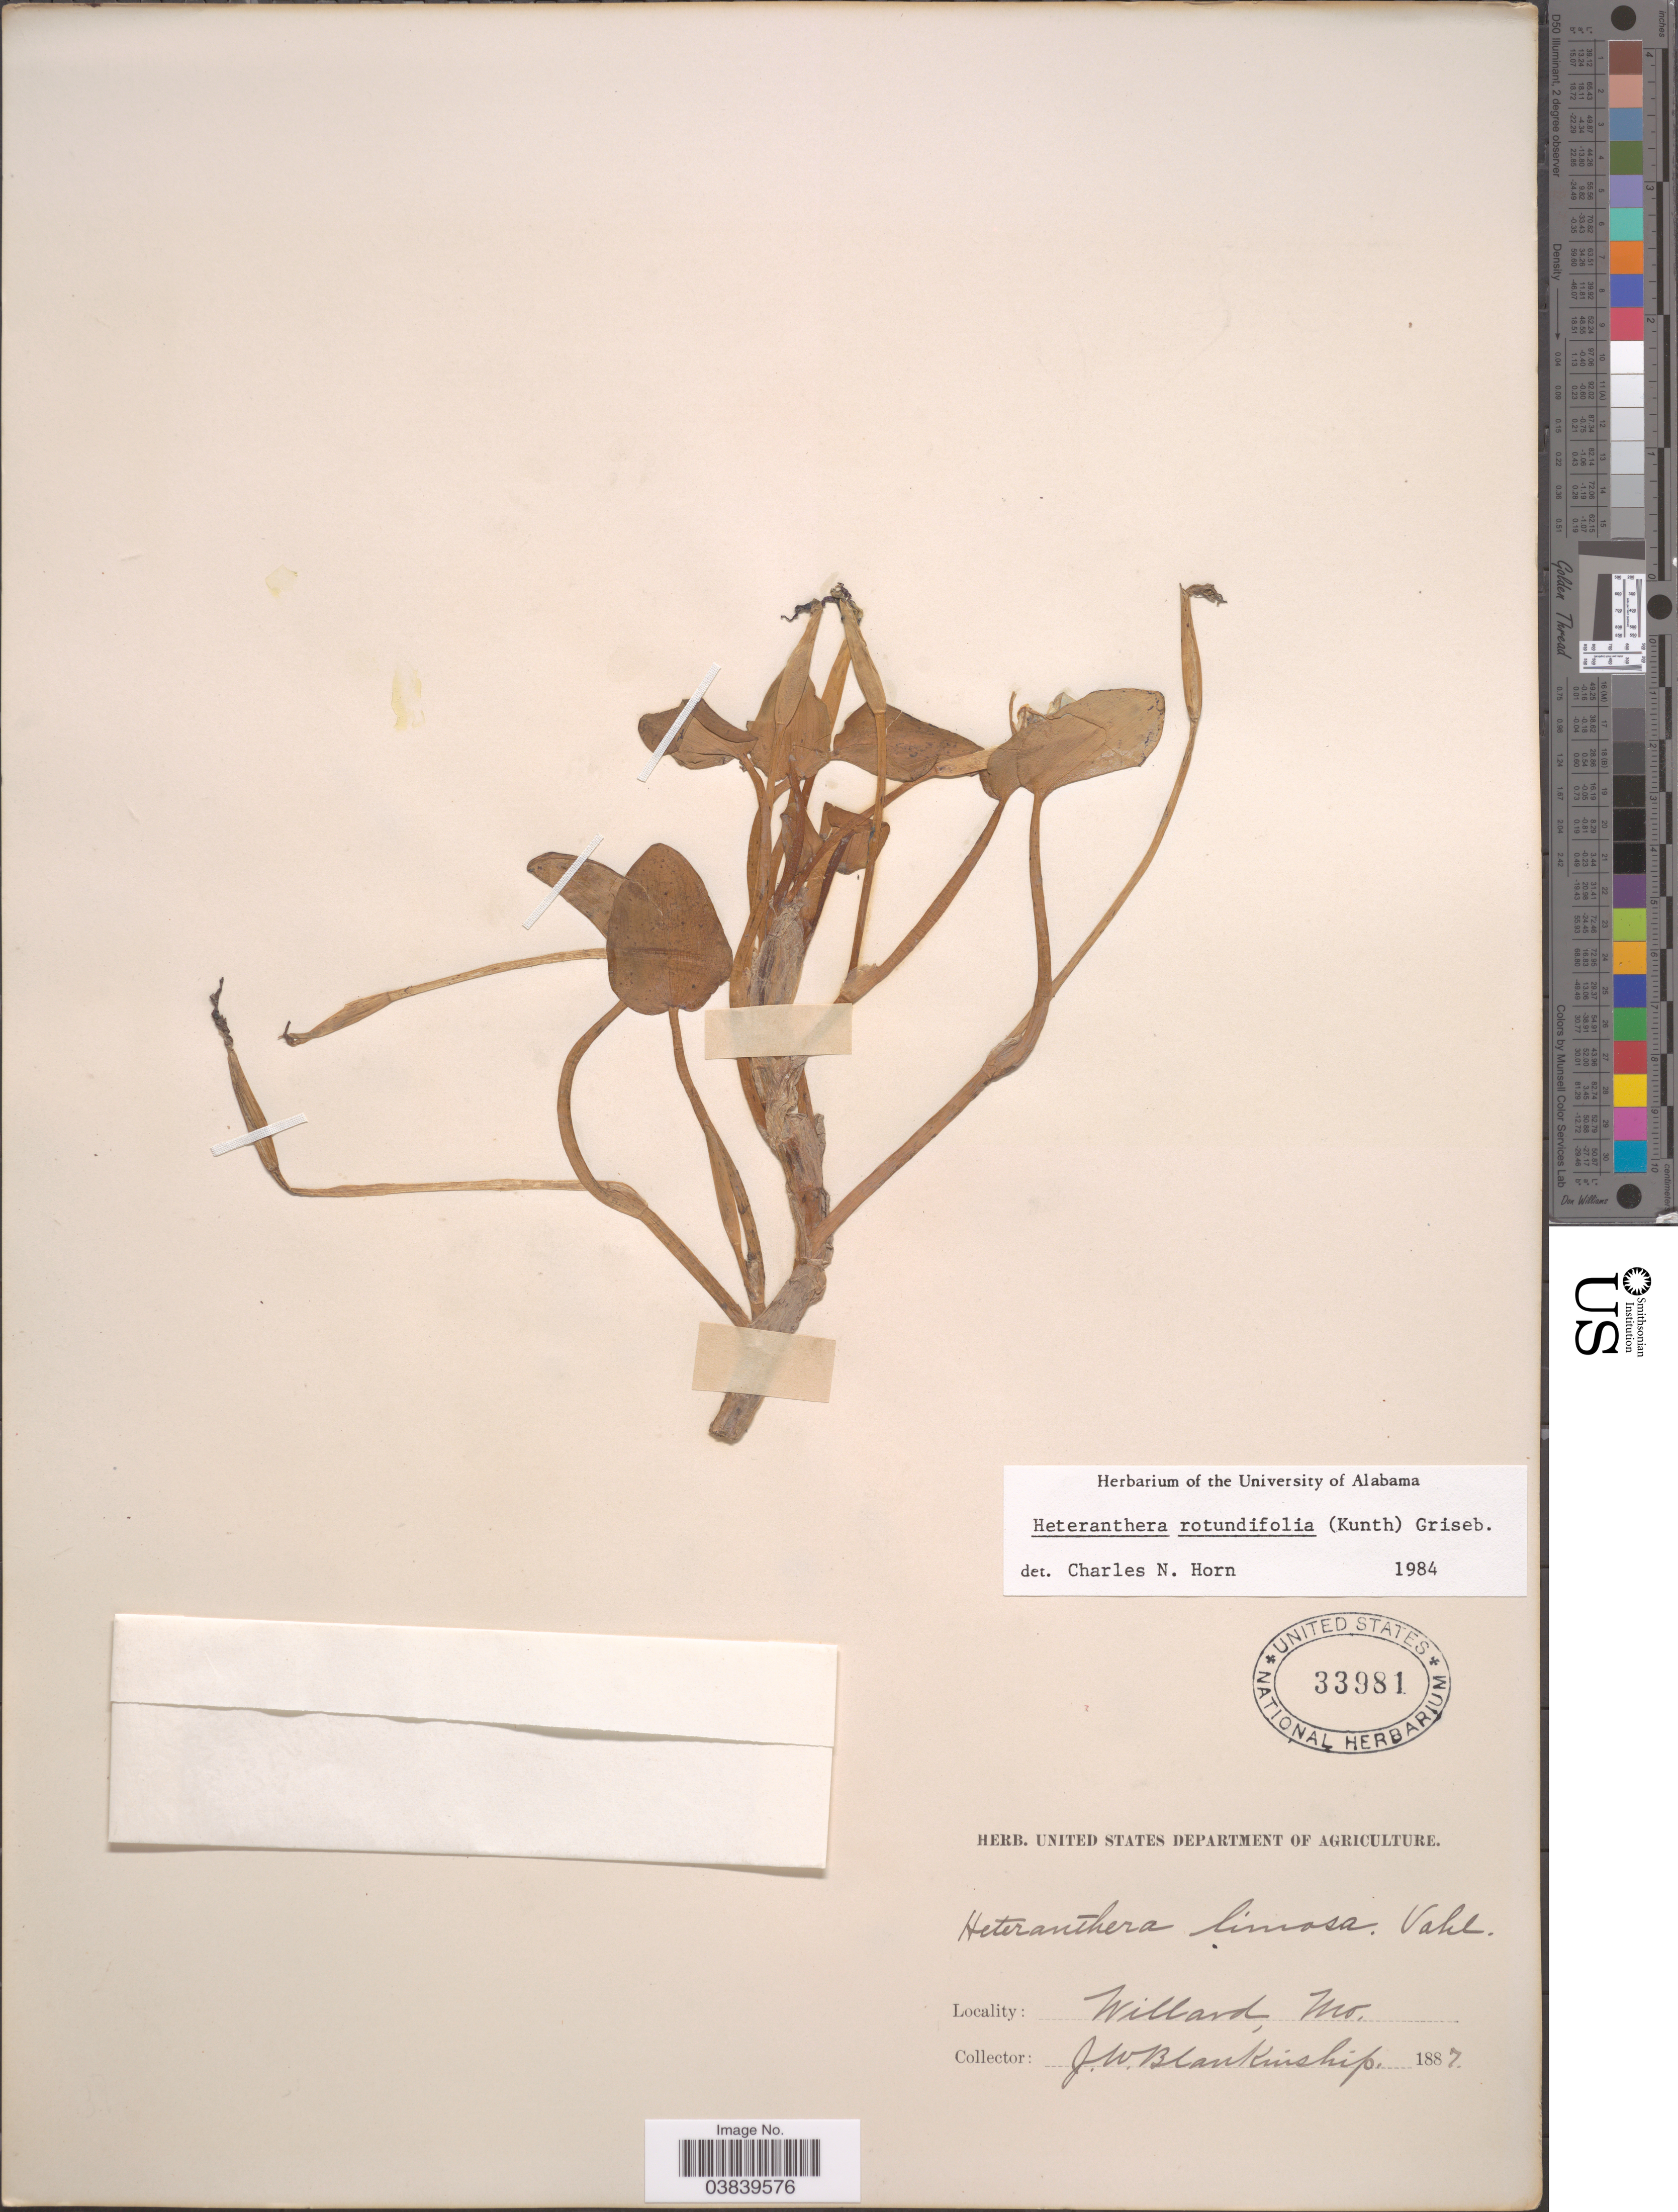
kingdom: Plantae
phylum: Tracheophyta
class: Liliopsida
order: Commelinales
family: Pontederiaceae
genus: Heteranthera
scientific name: Heteranthera rotundifolia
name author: (Kunth) Griseb.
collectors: J. W. Blankinship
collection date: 1887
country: United States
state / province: Missouri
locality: Willard.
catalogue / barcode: US 33981